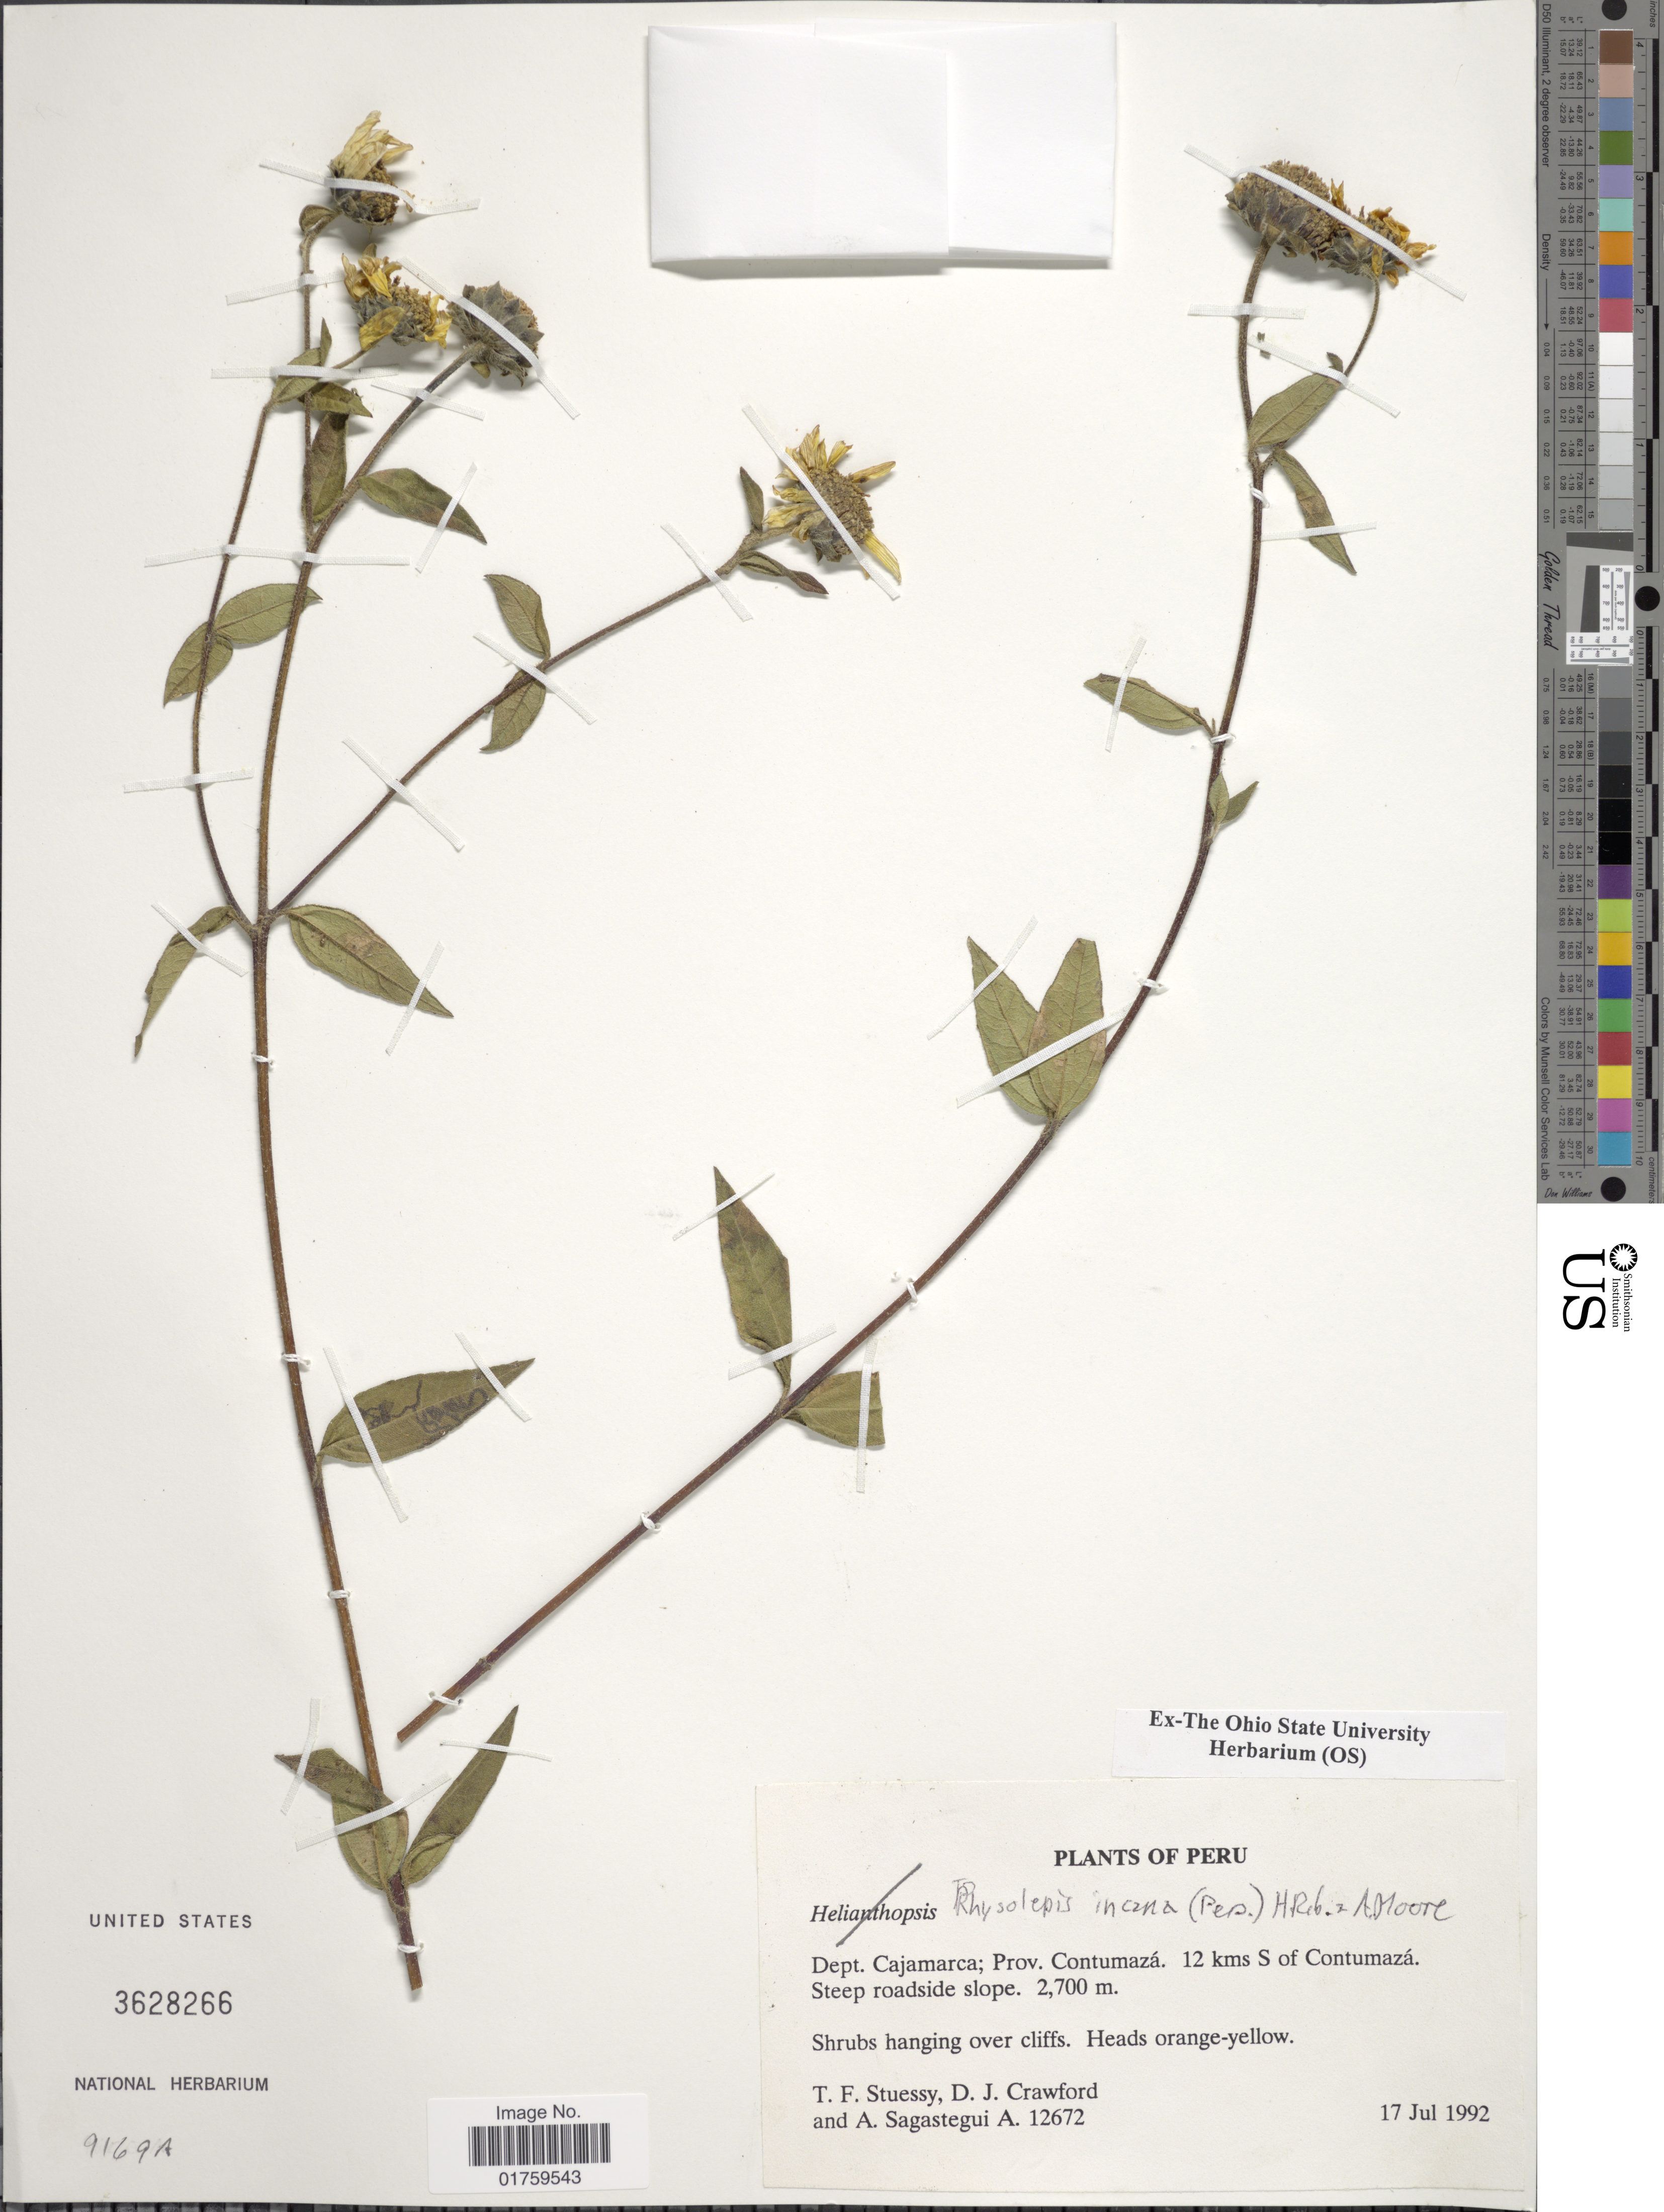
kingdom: Plantae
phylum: Tracheophyta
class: Magnoliopsida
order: Asterales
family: Asteraceae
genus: Rhysolepis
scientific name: Rhysolepis incana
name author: H. Rob.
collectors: T. Steussy, D. Crawford & A. Sagástegui A.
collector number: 12672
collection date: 1992-07-17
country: Peru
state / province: Cajamarca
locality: Dept. Cajamarca; Prov. Contumaza. 12 kms S of Conutmaza. Steep roadside slope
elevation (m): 2700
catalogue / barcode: US 3628266